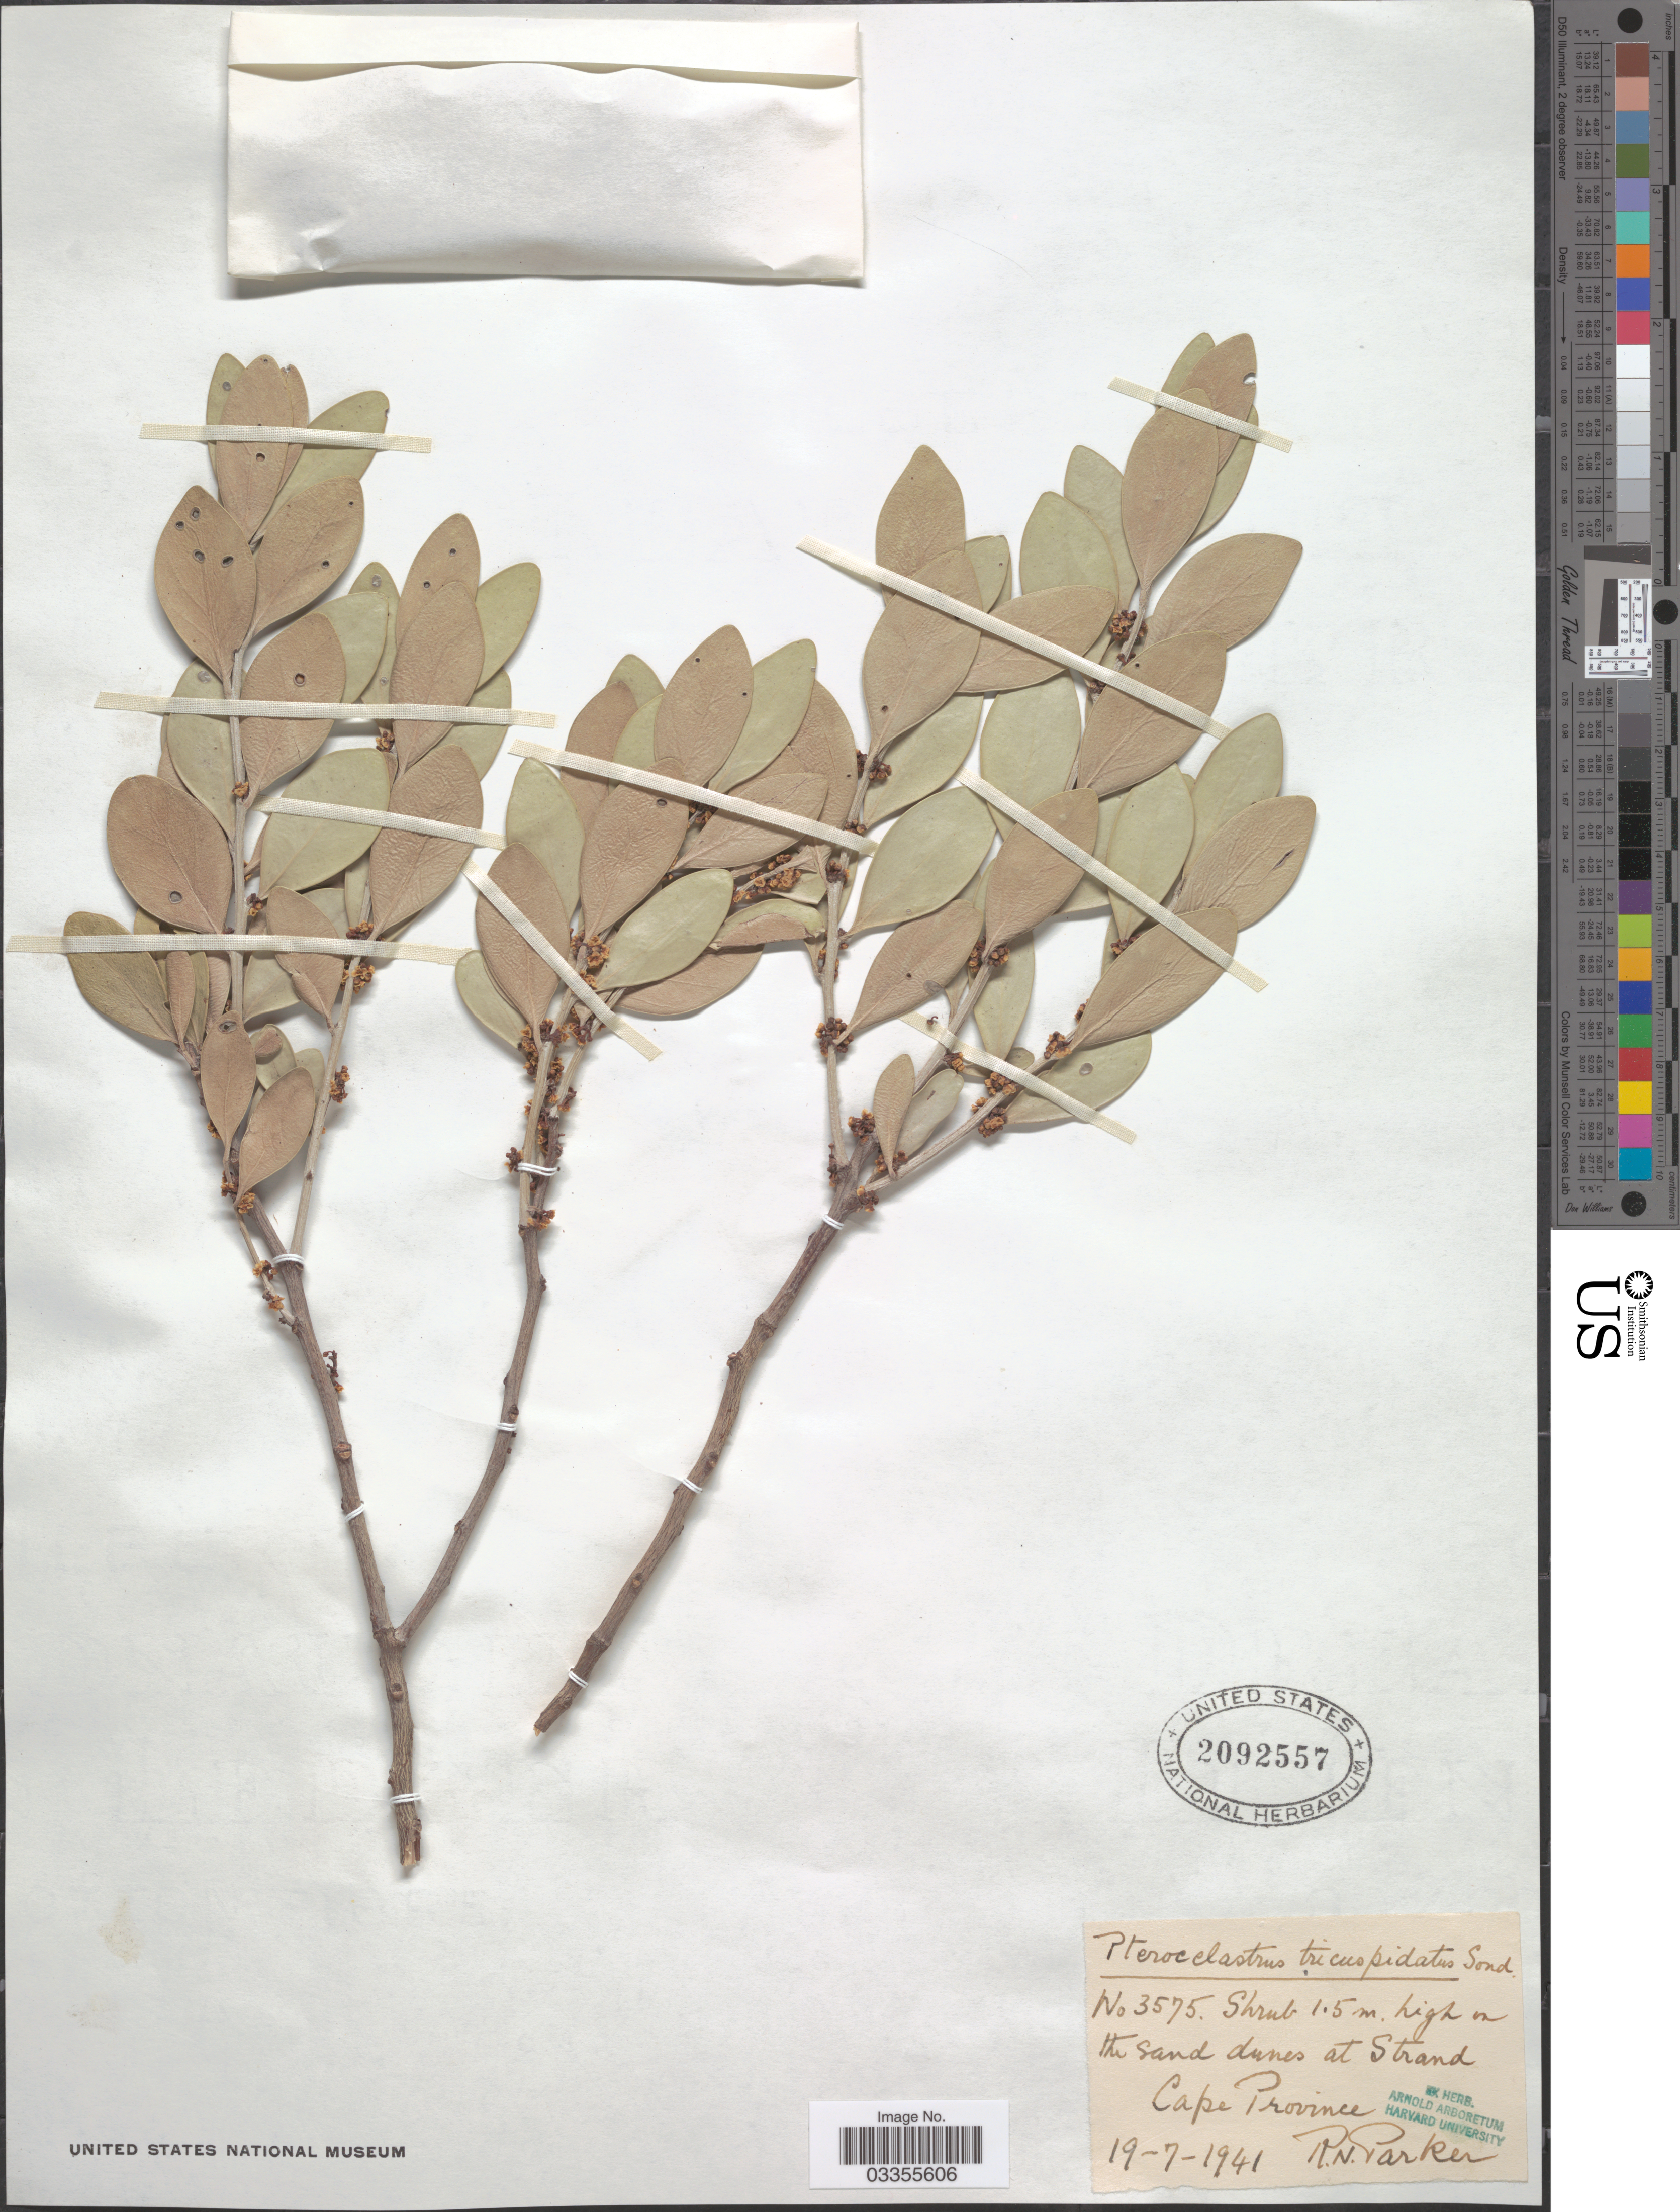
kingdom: Plantae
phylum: Tracheophyta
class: Magnoliopsida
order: Celastrales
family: Celastraceae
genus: Pterocelastrus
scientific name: Pterocelastrus tricuspidatus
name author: Walp.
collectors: R. N. Parker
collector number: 3575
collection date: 1941-07-19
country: South Africa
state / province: Western Cape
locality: The sand dunes at Strand.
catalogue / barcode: US 2092557